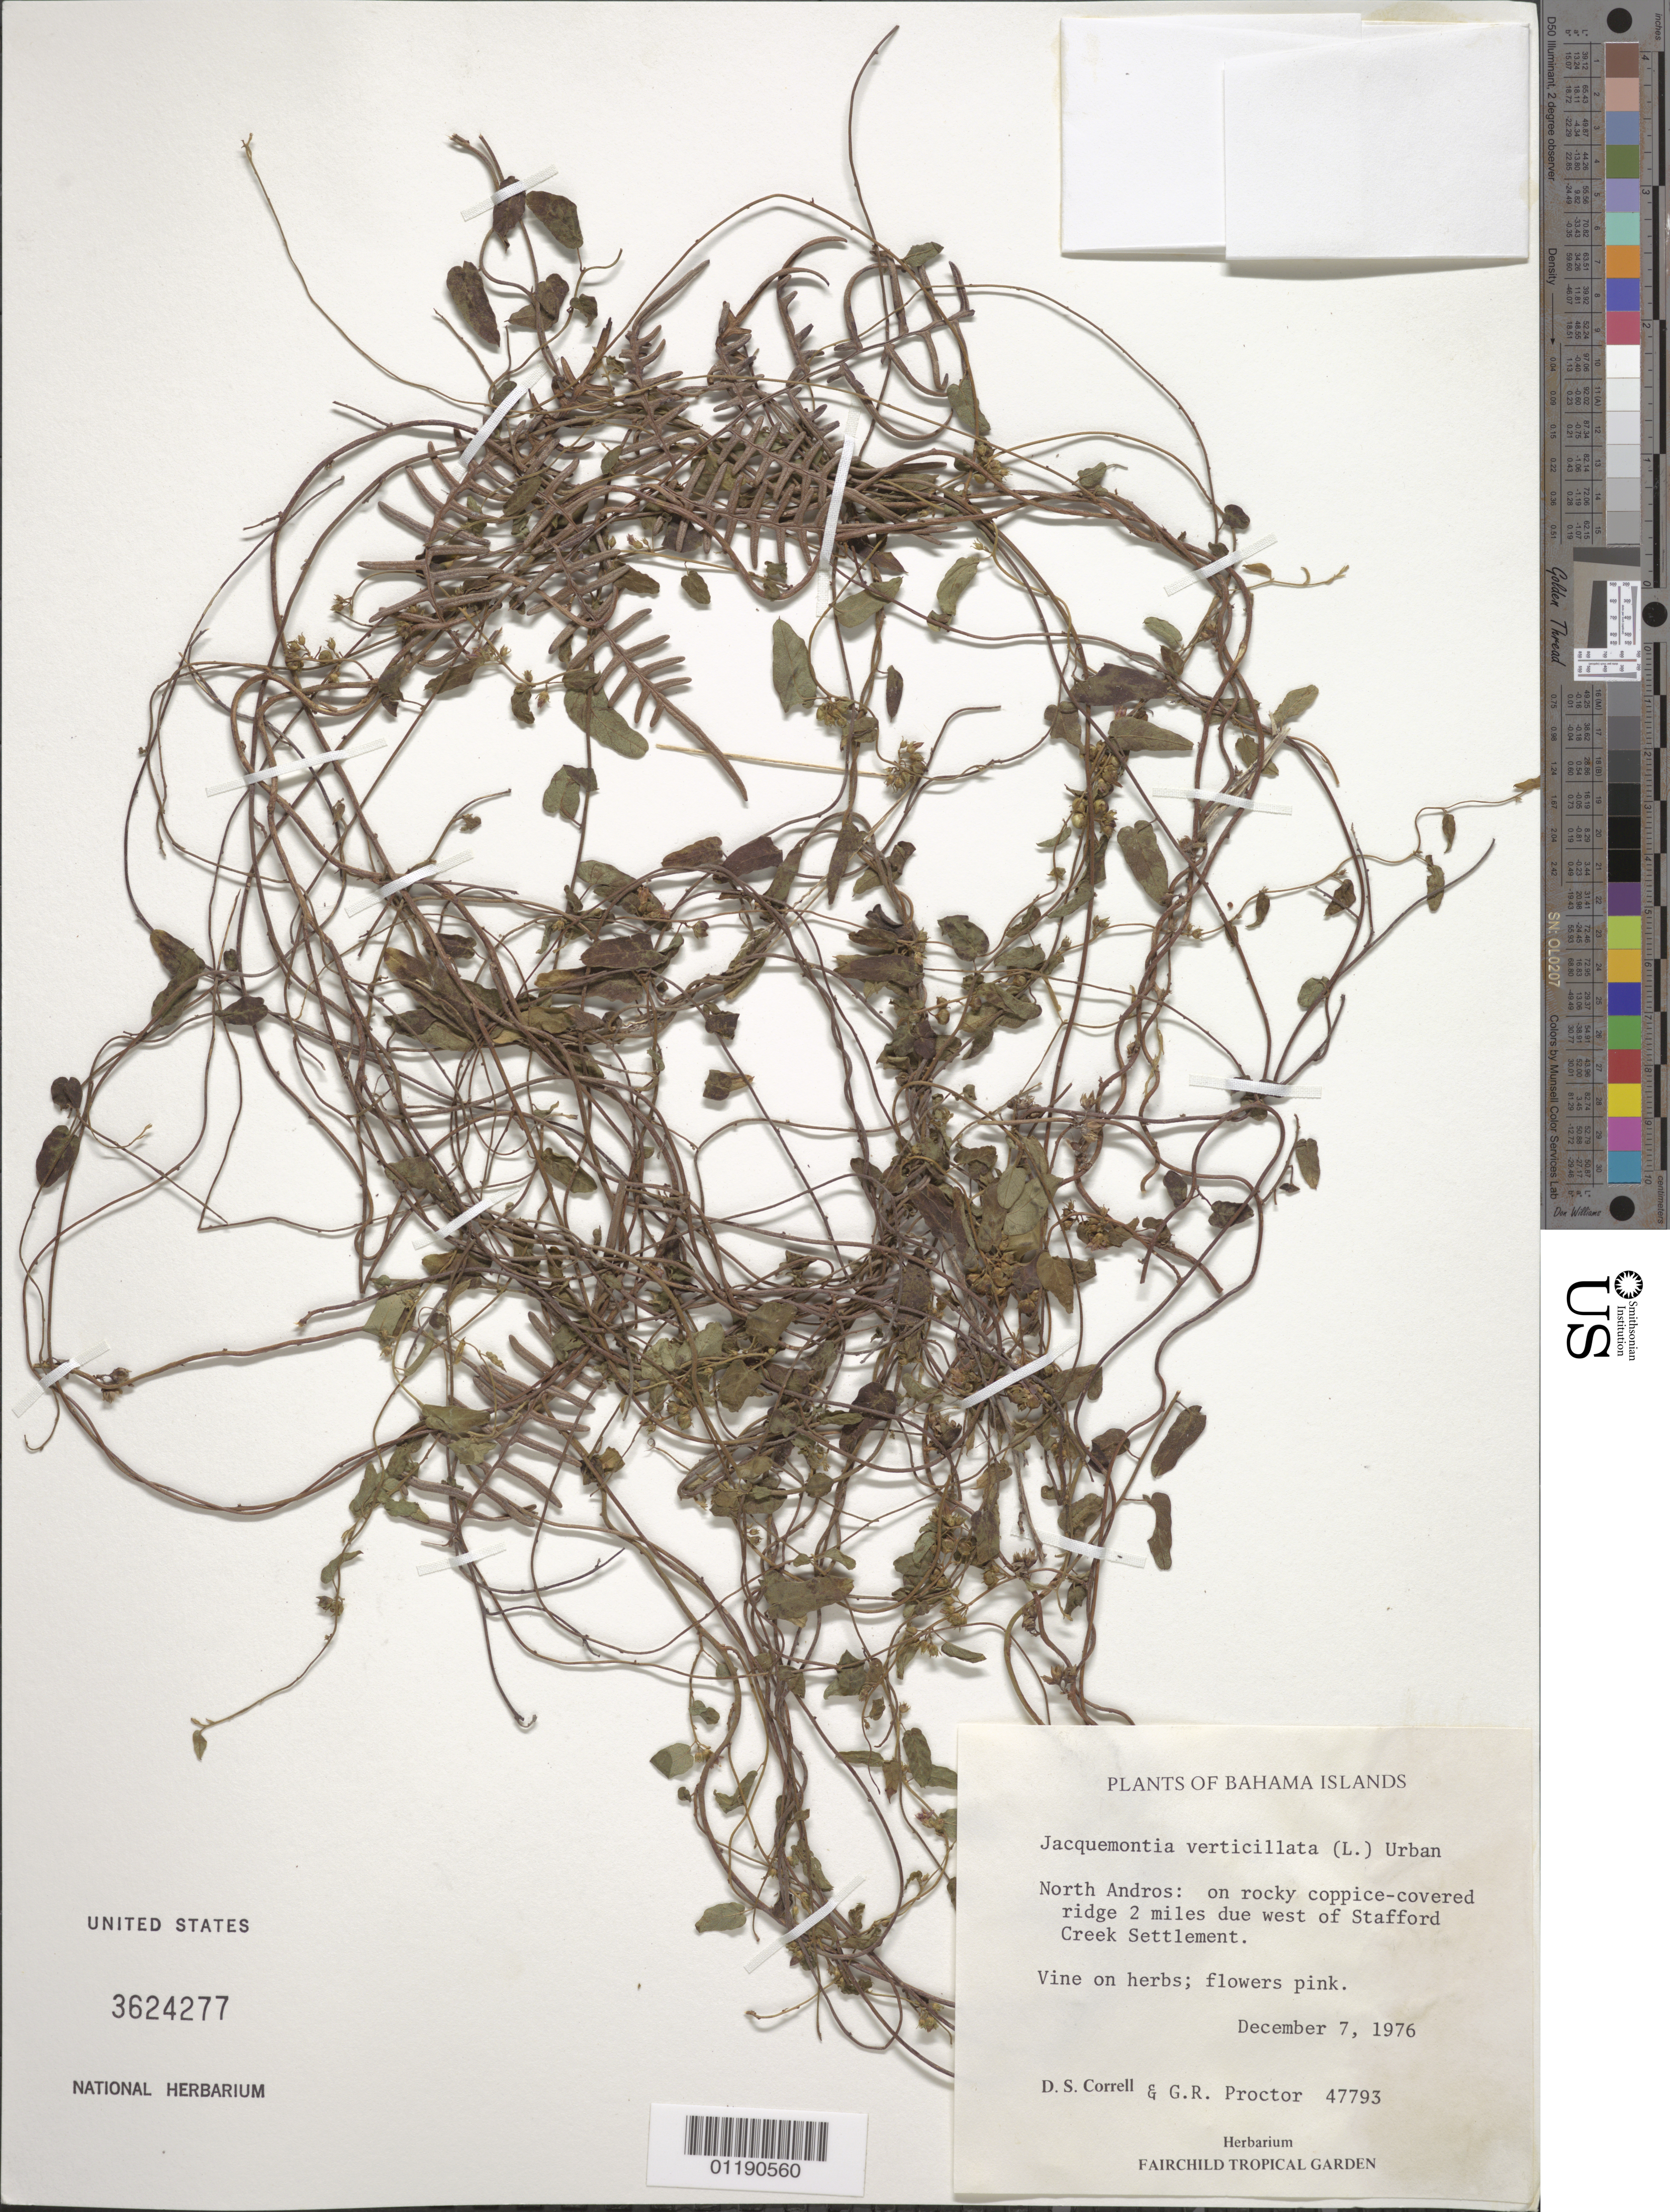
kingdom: Plantae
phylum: Tracheophyta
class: Magnoliopsida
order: Solanales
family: Convolvulaceae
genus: Jacquemontia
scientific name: Jacquemontia verticillata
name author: (L.) Urb.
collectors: D. S. Correll & G. R. Proctor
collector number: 47793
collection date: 1976-12-07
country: Bahamas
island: North Andros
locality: North Andros: 2 miles due W of Stafford Creek Settlement.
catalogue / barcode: US 3624277